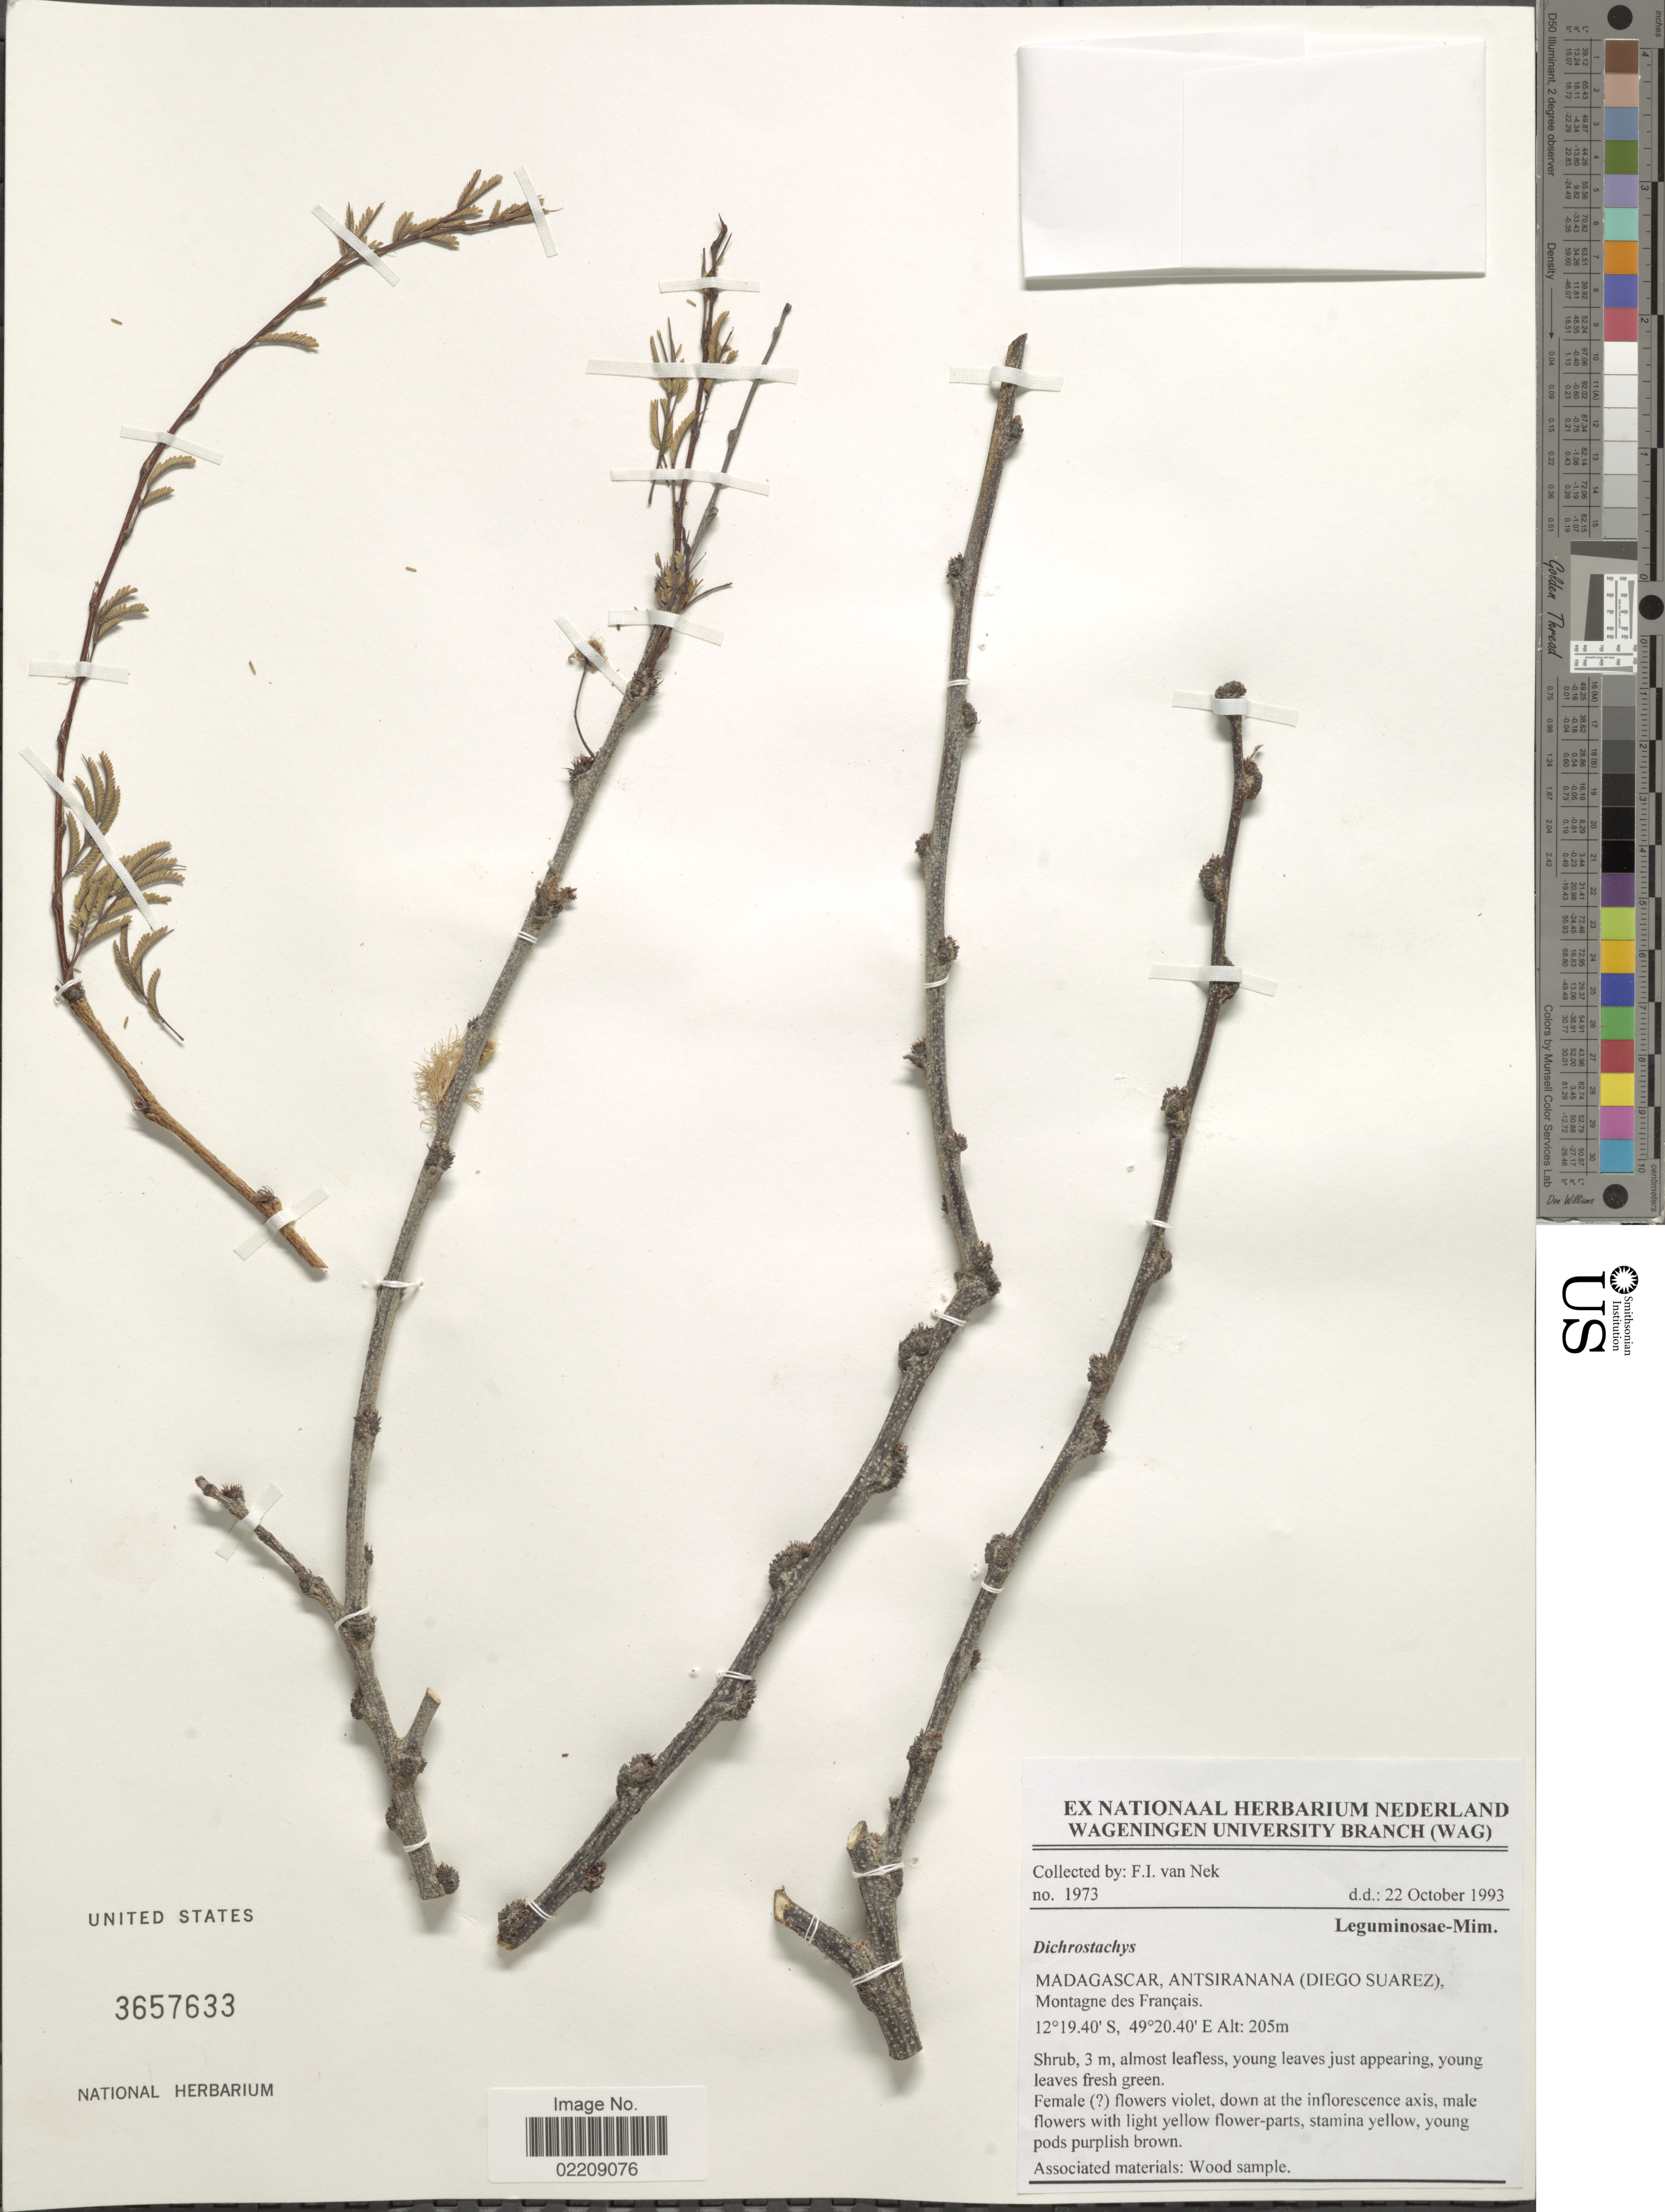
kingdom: Plantae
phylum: Tracheophyta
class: Magnoliopsida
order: Fabales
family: Fabaceae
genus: Dichrostachys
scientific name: Dichrostachys sp.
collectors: F. van Nek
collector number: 1973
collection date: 1993-10-22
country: Madagascar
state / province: Diana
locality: (Diego Suarez), Montagne des Français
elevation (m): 205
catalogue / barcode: US 3657633